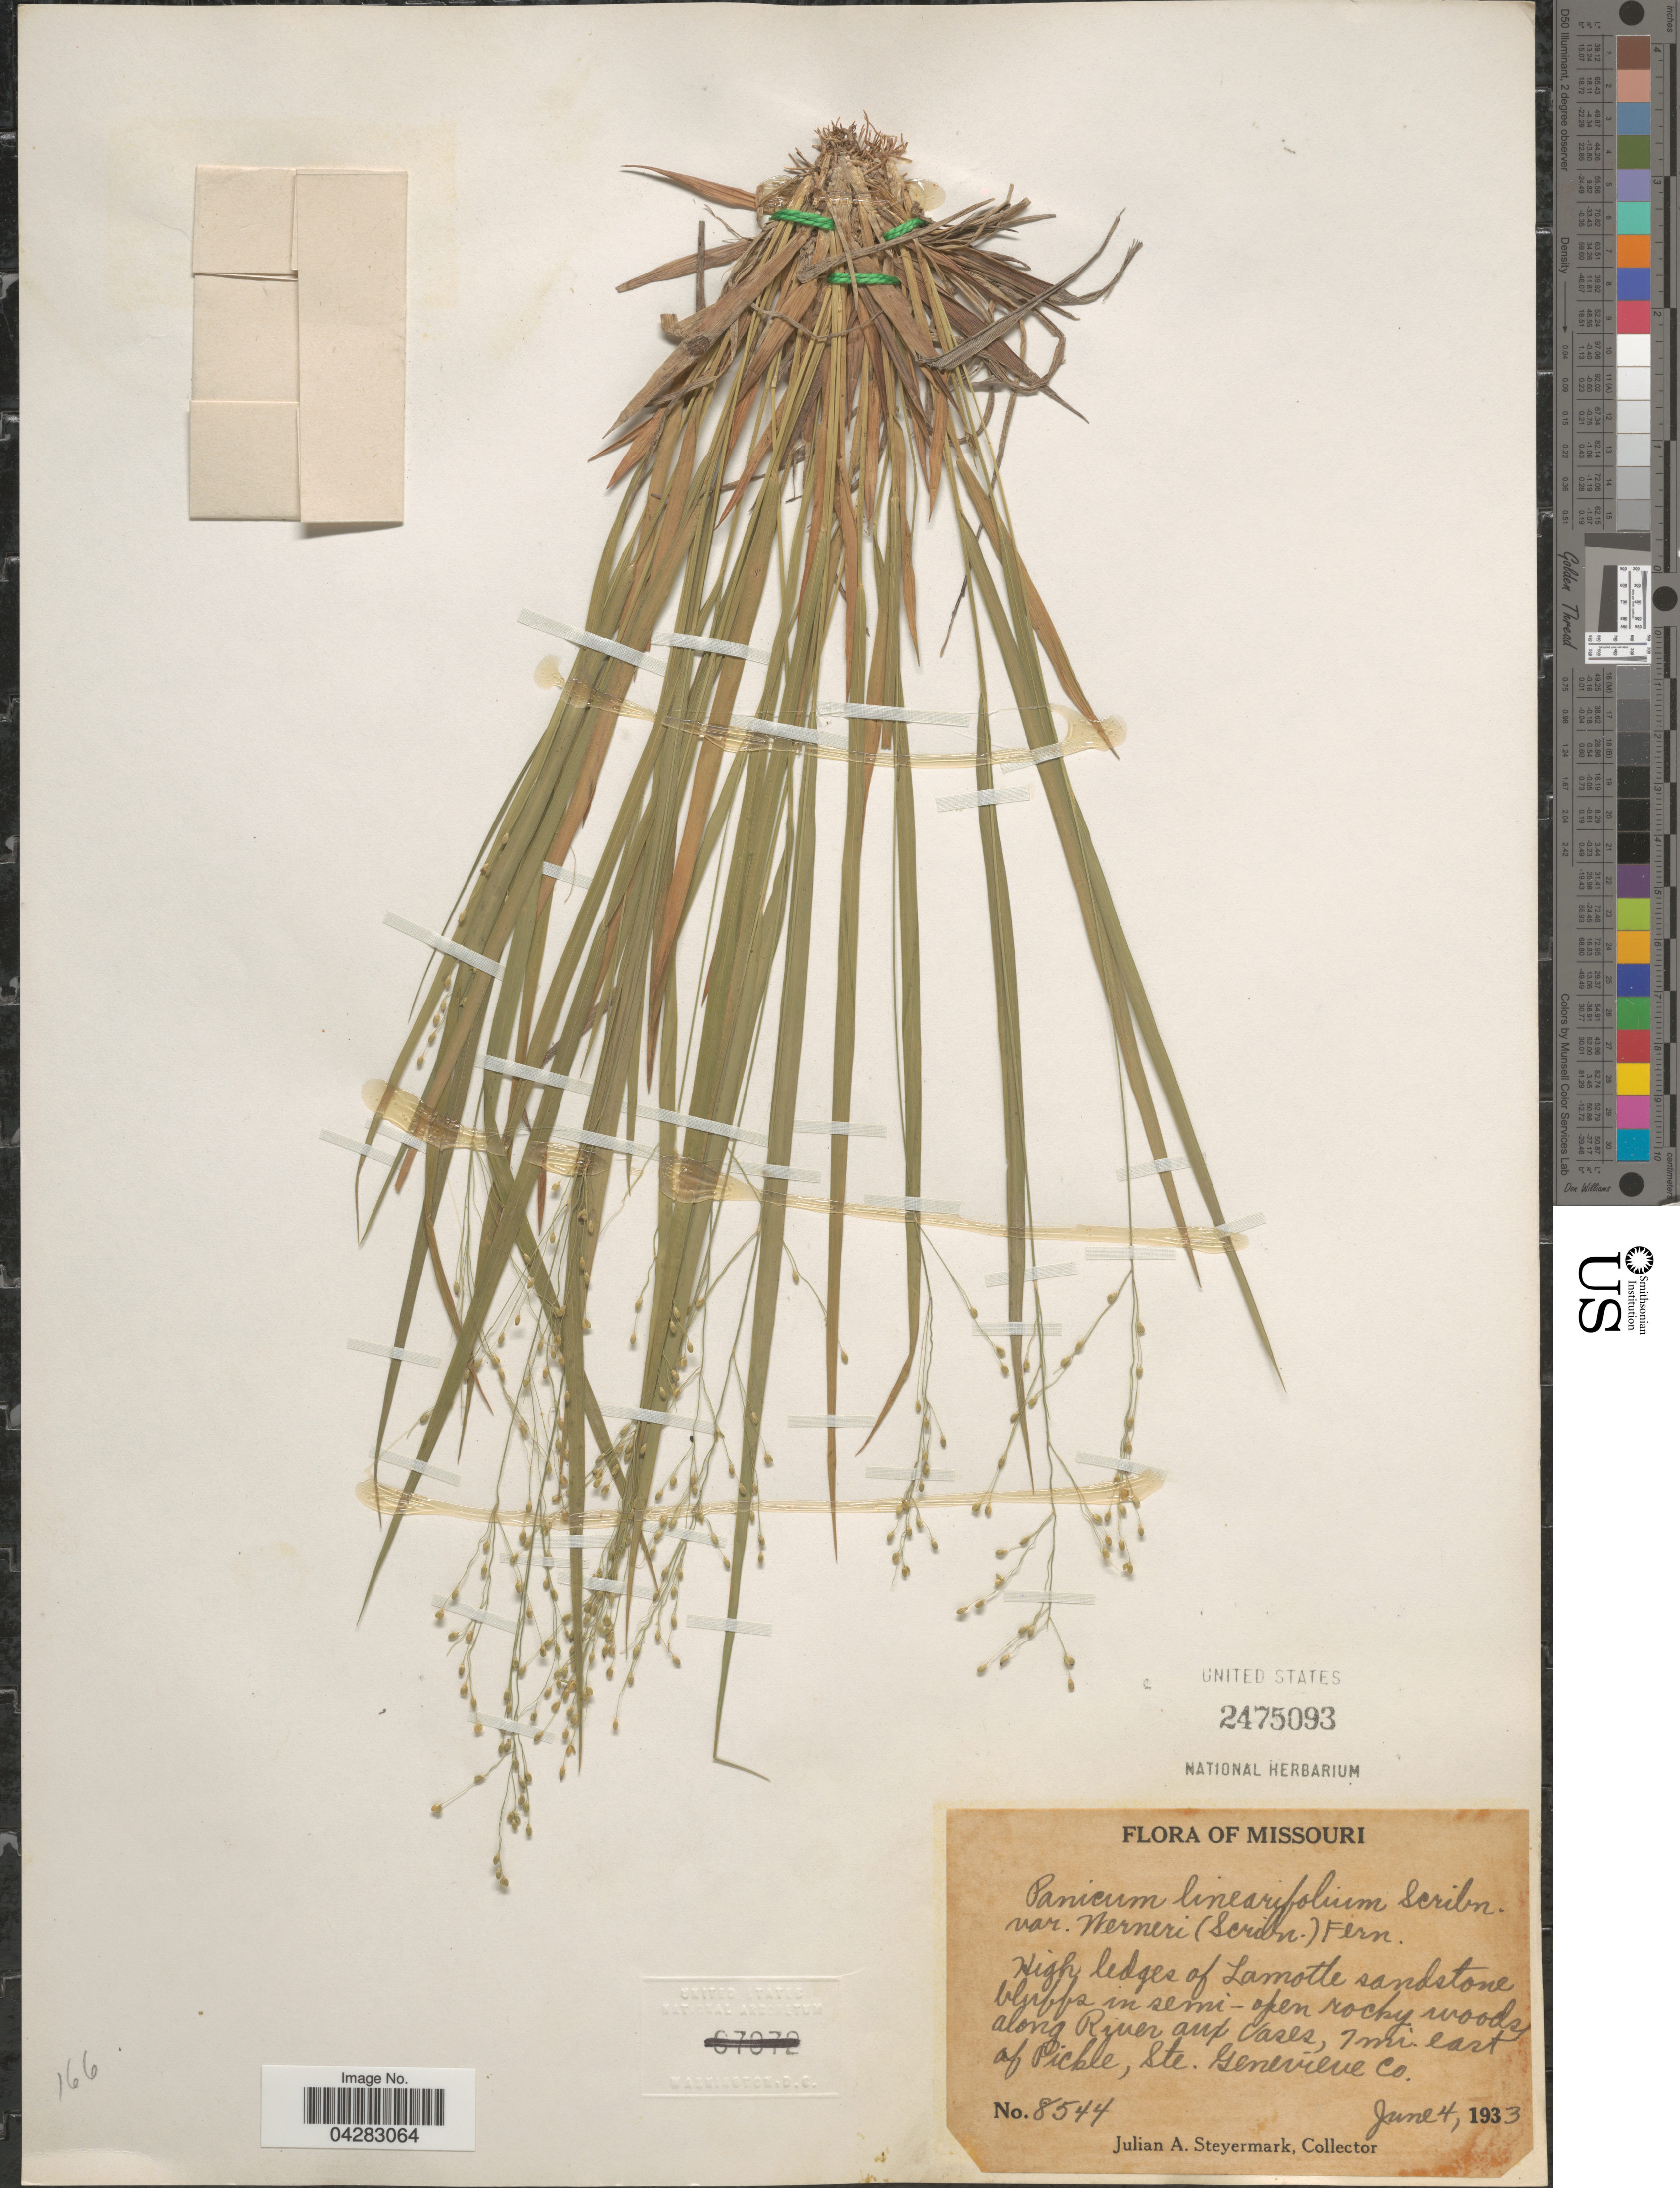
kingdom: Plantae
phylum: Tracheophyta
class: Liliopsida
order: Poales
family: Poaceae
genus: Dichanthelium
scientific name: Dichanthelium linearifolium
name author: (Scribn.) Gould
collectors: J. Steyermark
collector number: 8544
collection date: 1933-06-04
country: United States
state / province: Missouri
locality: High ledges of Lamotte sandstone bluffs in semi-open rocky woods along River aux Vases, 7 mi. east of Pickle, Ste. Genevieve Co.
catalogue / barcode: US 2475093